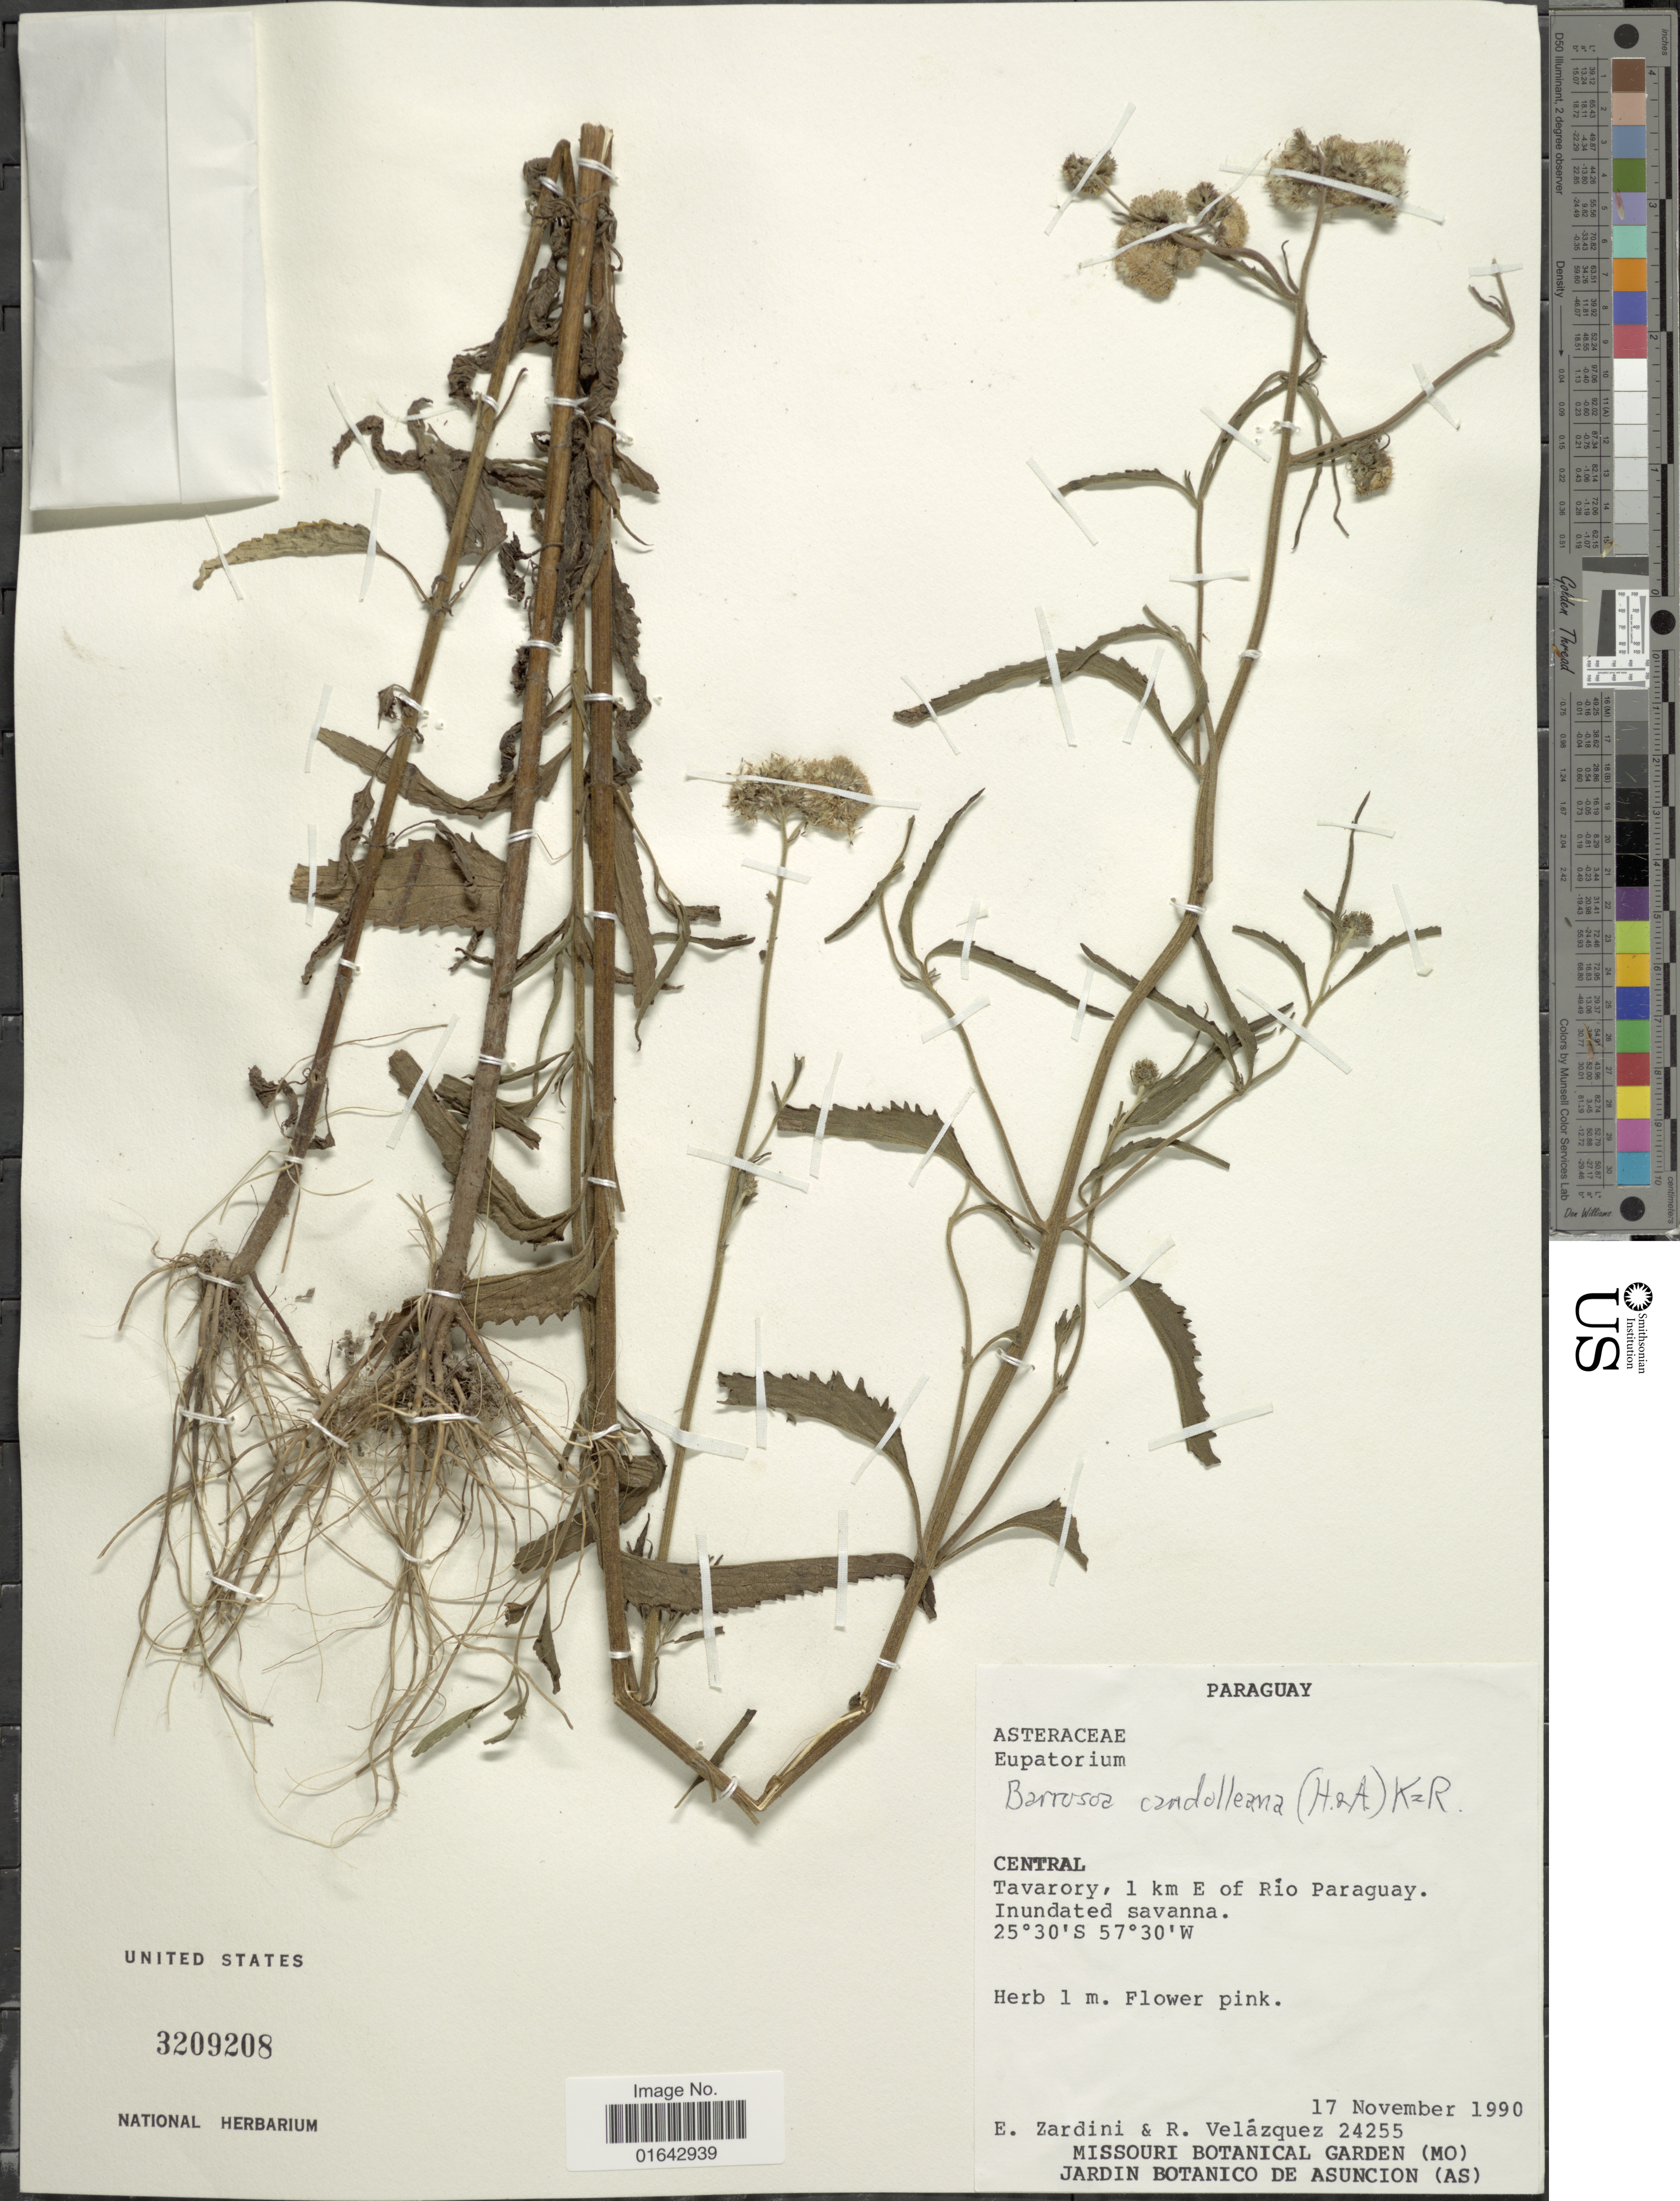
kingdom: Plantae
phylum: Tracheophyta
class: Magnoliopsida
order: Asterales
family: Asteraceae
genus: Barrosoa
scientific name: Barrosoa candolleana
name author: (Hook. & Arn.) R.M. King & H. Rob.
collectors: E. M. Zardini & R. Velázquez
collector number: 24255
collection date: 1990-11-17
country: Paraguay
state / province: Central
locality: Central. Tavarory, 1 km E of Rio Paraguay.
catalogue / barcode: US 3209208